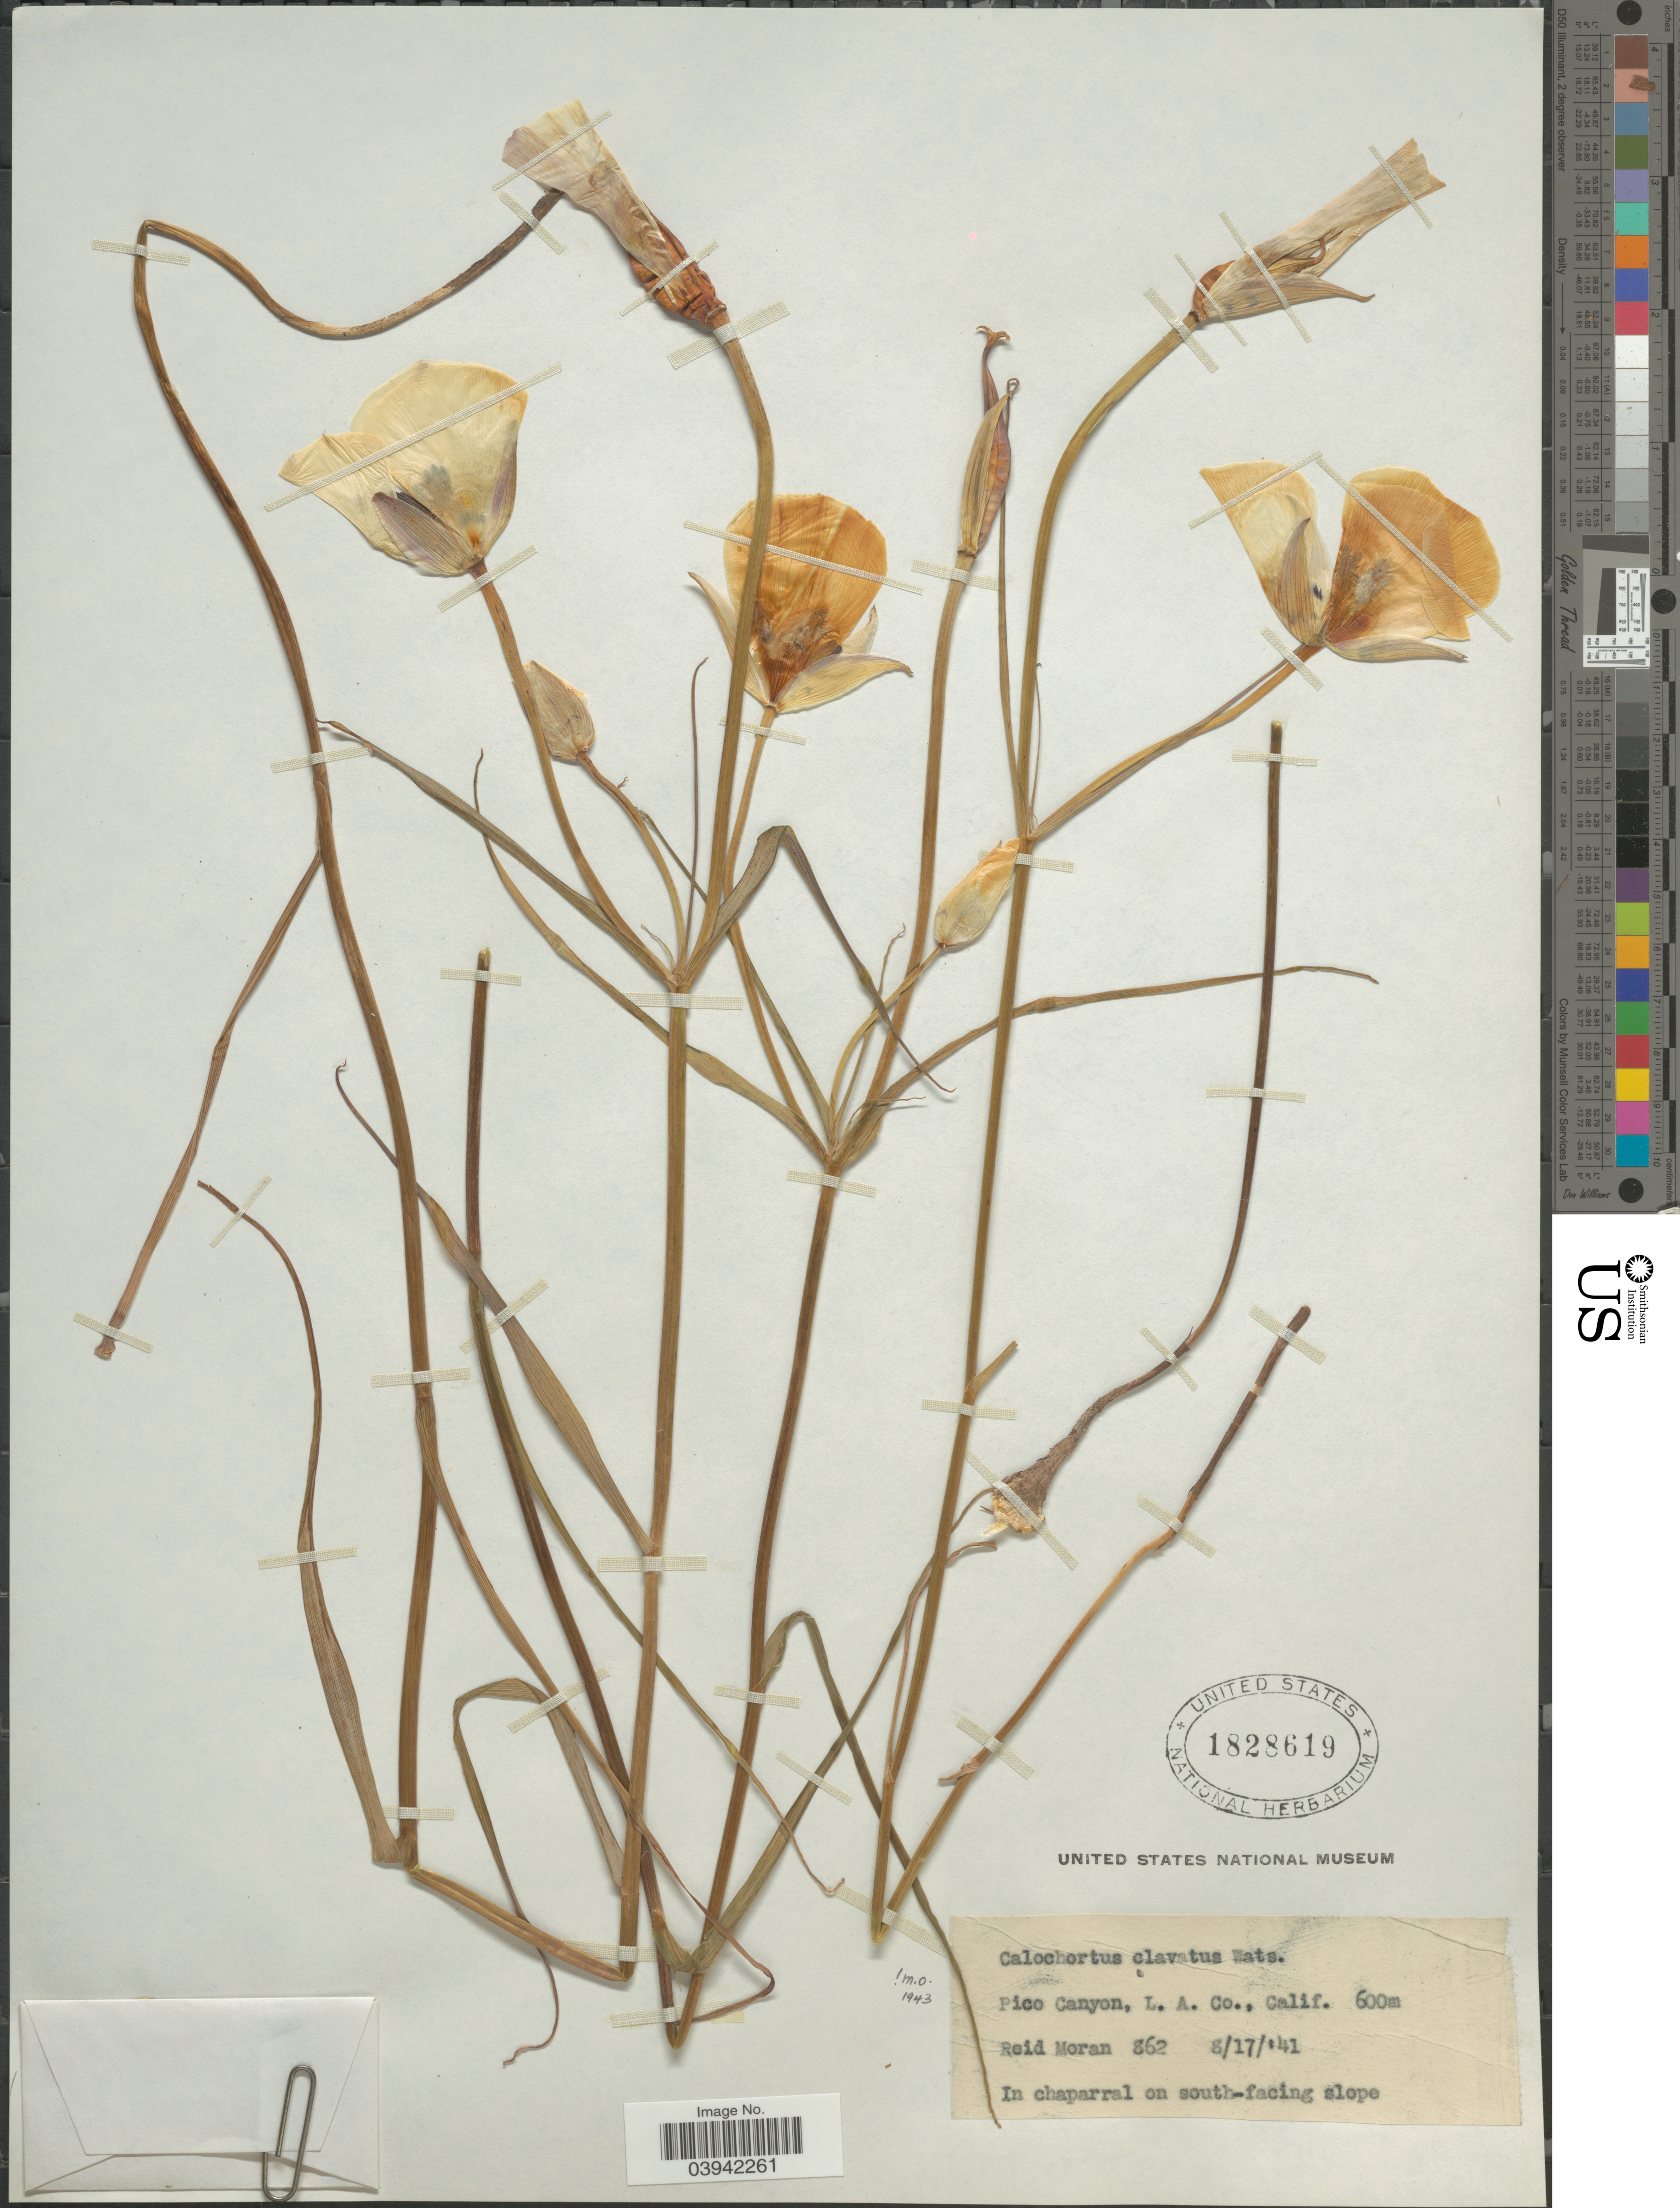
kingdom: Plantae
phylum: Tracheophyta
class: Liliopsida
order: Liliales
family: Liliaceae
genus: Calochortus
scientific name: Calochortus clavatus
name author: S. Watson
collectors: R. Moran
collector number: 862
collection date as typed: Transcribed d/m/y: 17/8/41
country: United States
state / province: California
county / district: Los Angeles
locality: Pico Canyon, L. A. Co. In chaparral on south-facing slope.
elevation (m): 600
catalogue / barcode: US 1828619